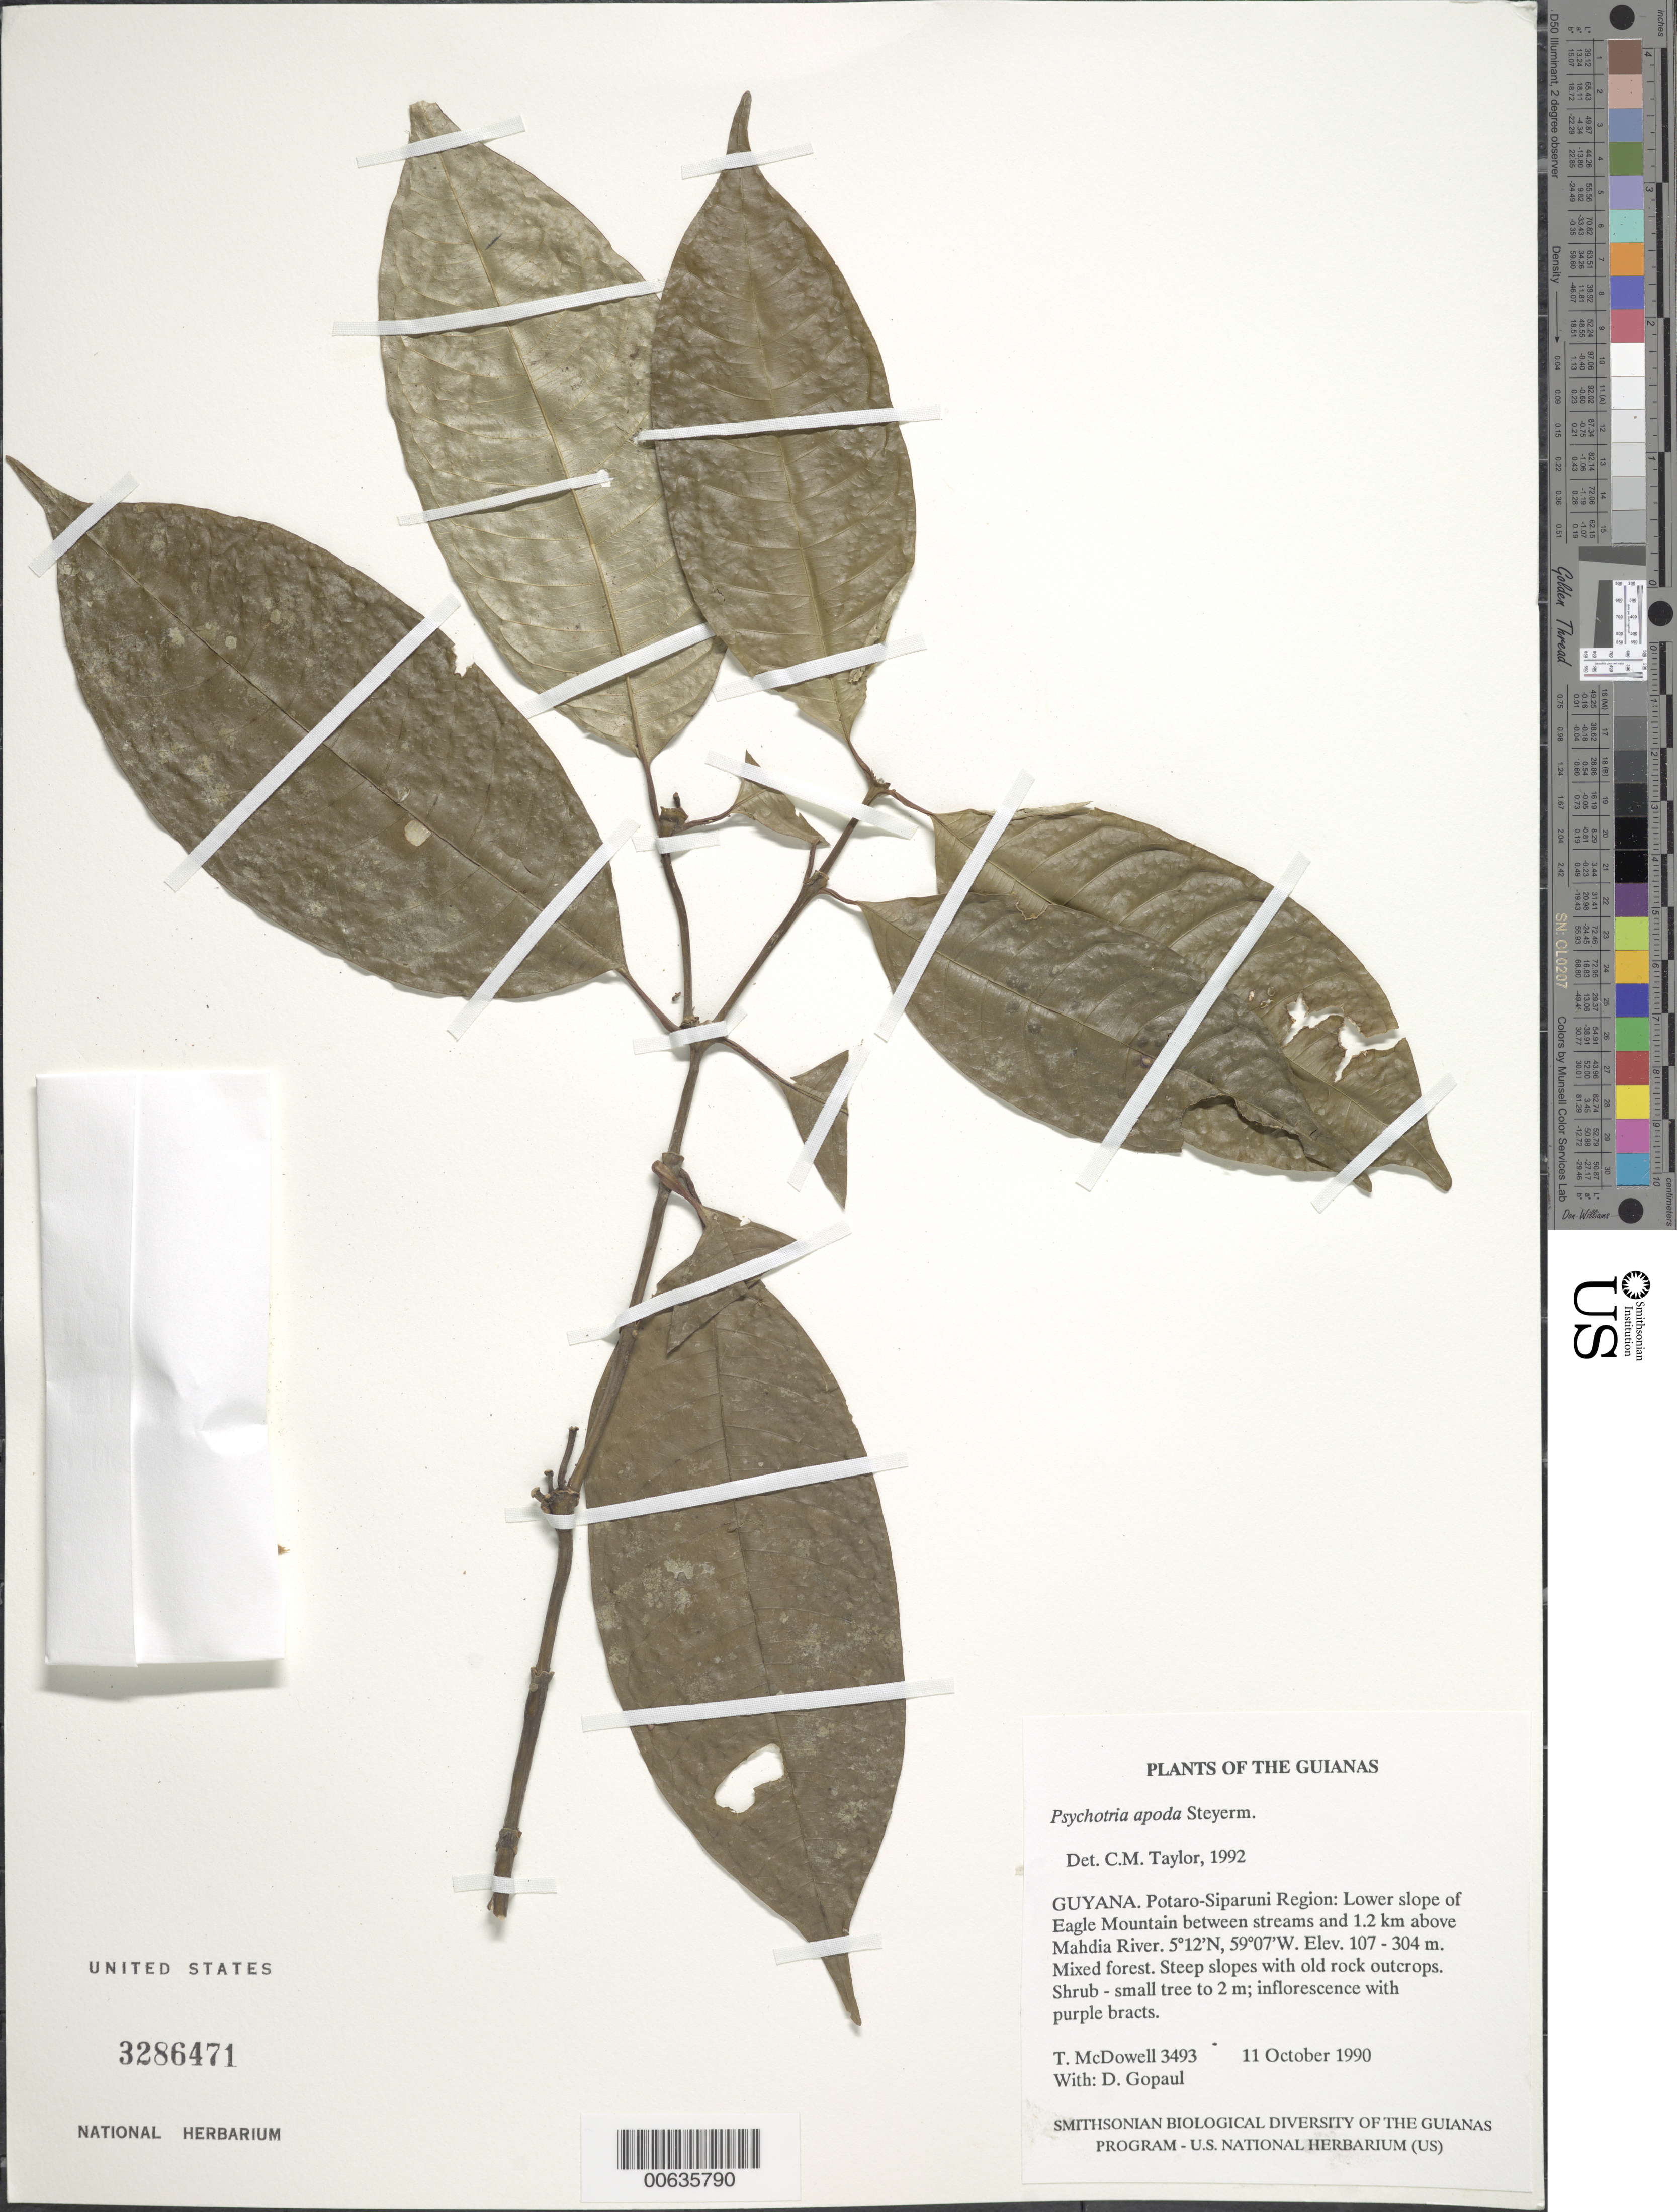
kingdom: Plantae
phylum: Tracheophyta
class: Magnoliopsida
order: Gentianales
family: Rubiaceae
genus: Palicourea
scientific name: Palicourea apoda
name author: (Steyerm.) Delprete & J.H. Kirkbr.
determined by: Kirkbride, J. H., Jr.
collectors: T. McDowell & D. Gopaul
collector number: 3493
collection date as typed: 11 October 1990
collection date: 1990-10-11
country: Guyana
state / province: Potaro-Siparuni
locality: Lower slope of Eagle Mountain between streams and 1.2 km above Mahdia River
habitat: Mixed forest. Steep slopes with old rock outcrops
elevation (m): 107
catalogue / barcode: US 3286471